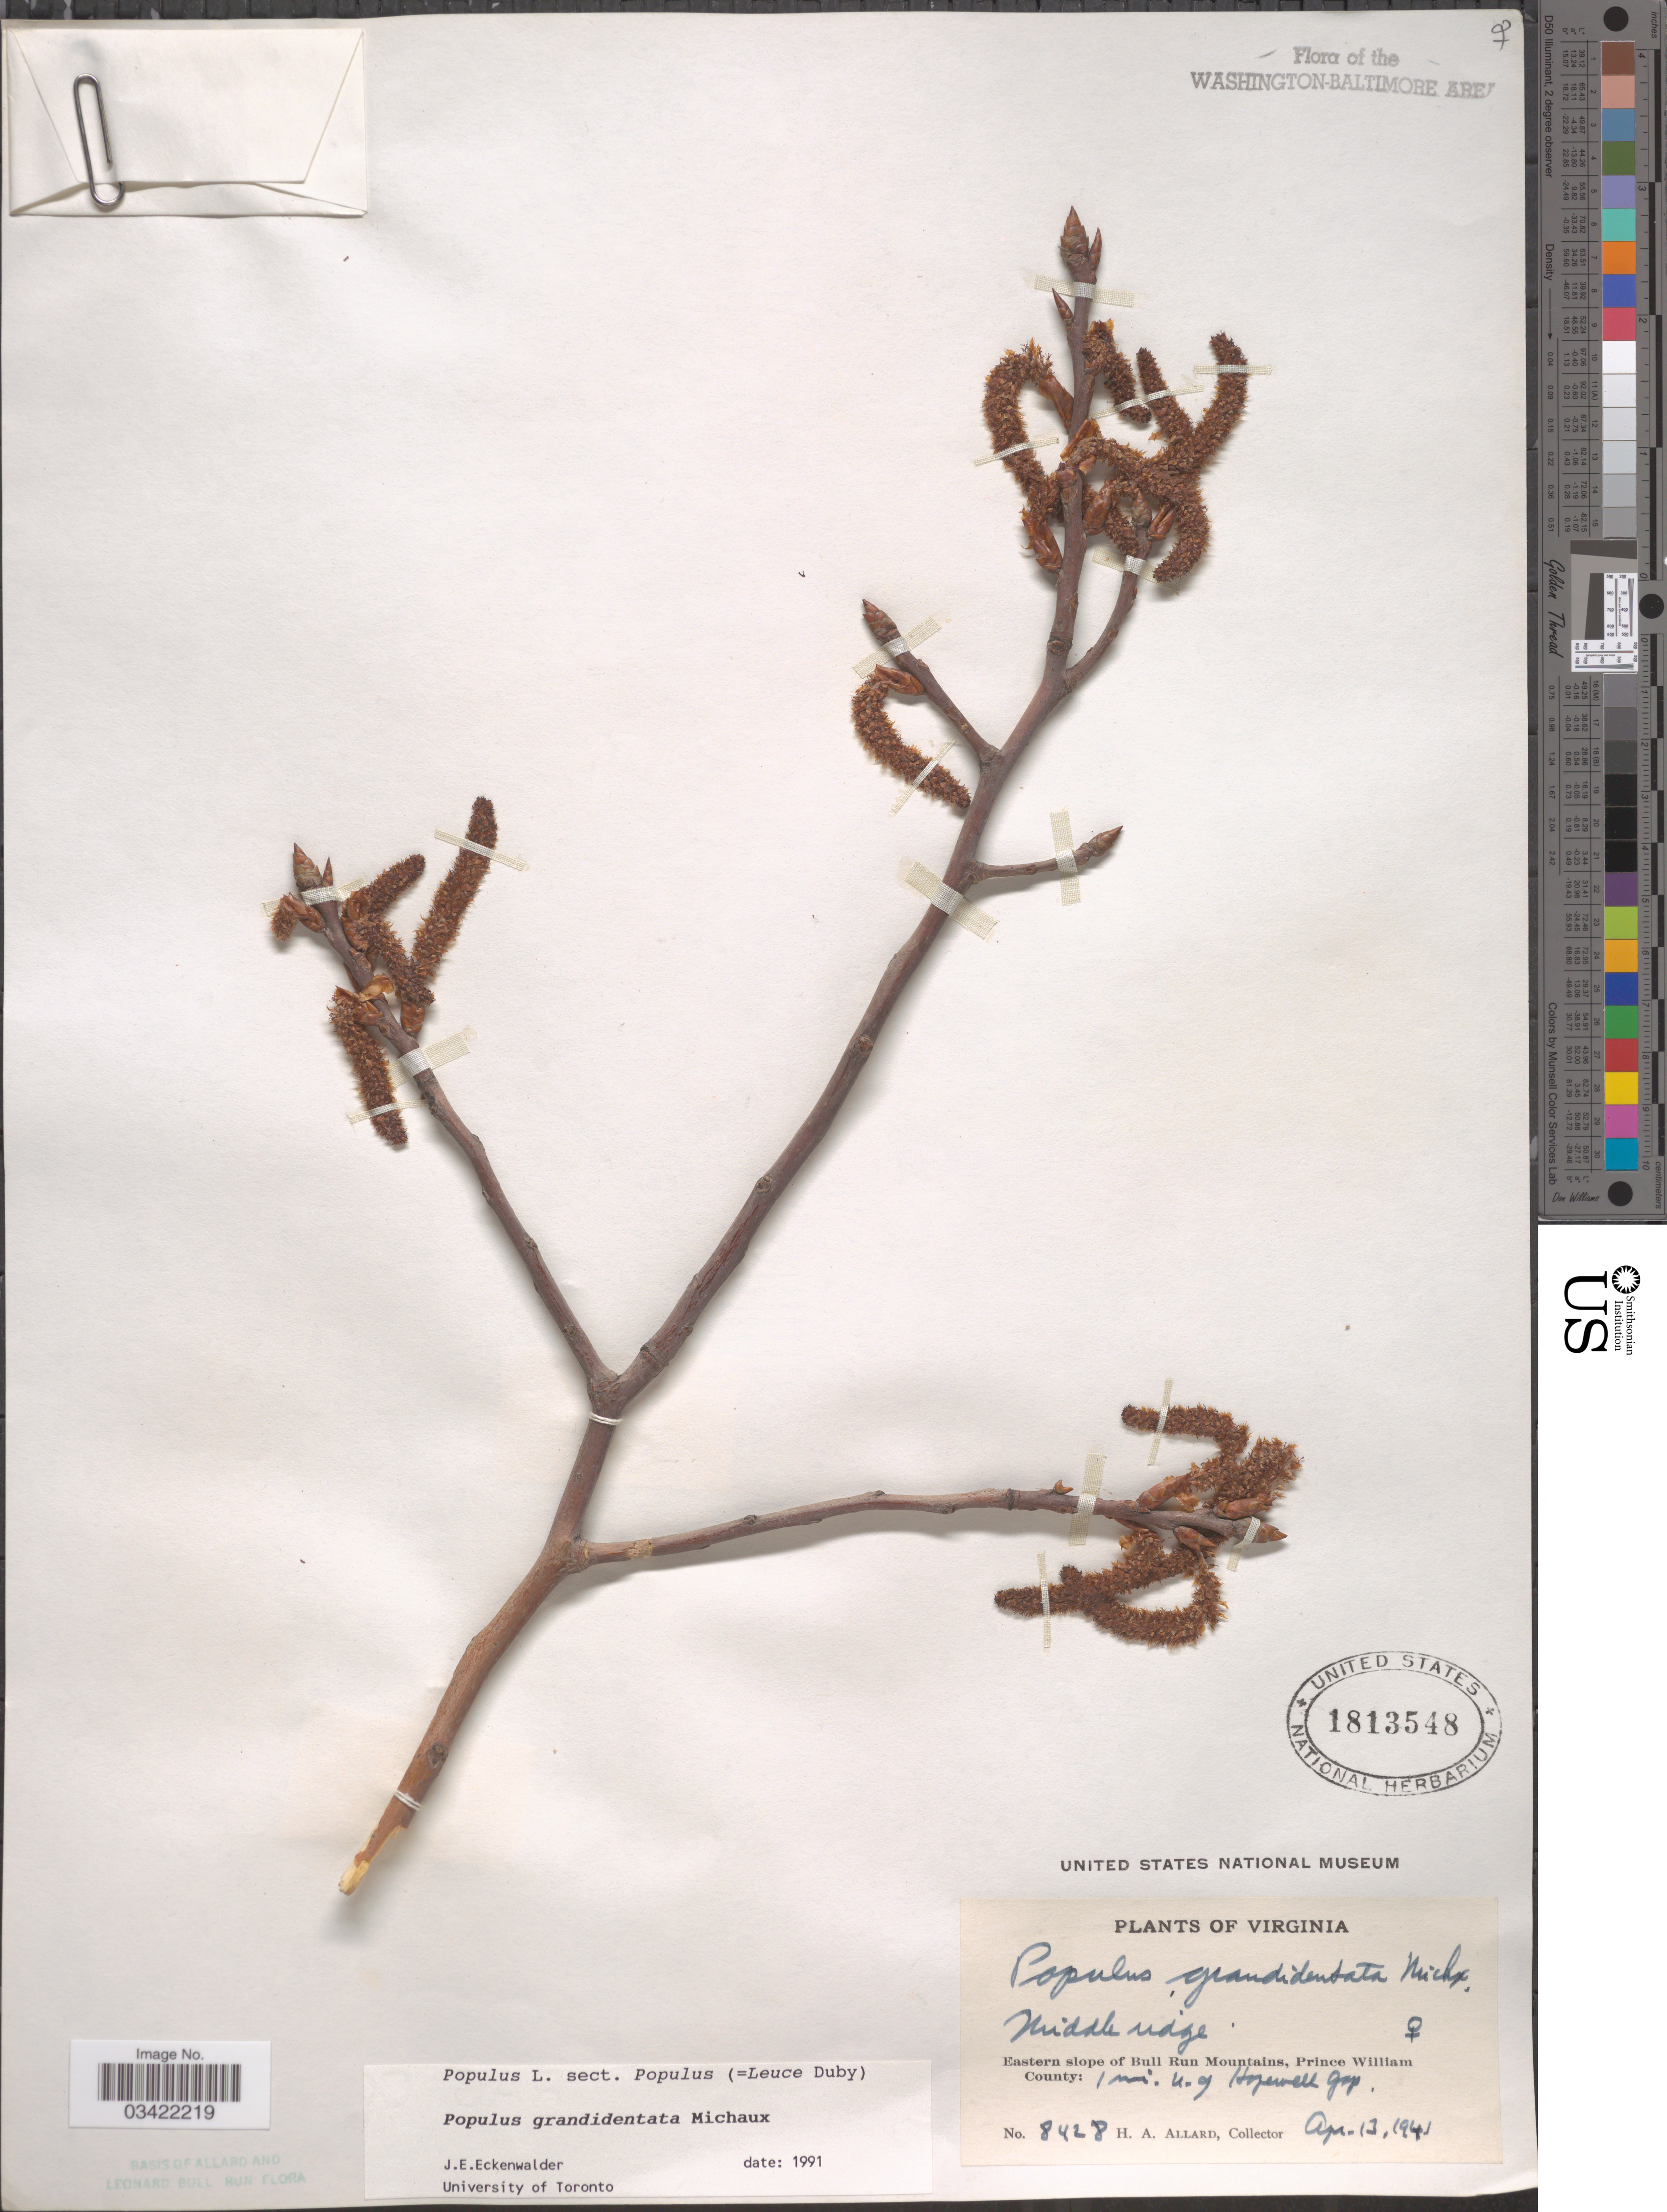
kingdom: Plantae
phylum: Tracheophyta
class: Magnoliopsida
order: Malpighiales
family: Salicaceae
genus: Populus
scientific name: Populus grandidentata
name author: Michx.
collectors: H. A. Allard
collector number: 8428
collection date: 1941-04-13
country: United States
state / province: Virginia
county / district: Prince William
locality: Middle ridge. Eastern slope of Bull Run Mountains, Prince William County: 1 mi. N. of Hopewell Gap.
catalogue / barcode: US 1813548